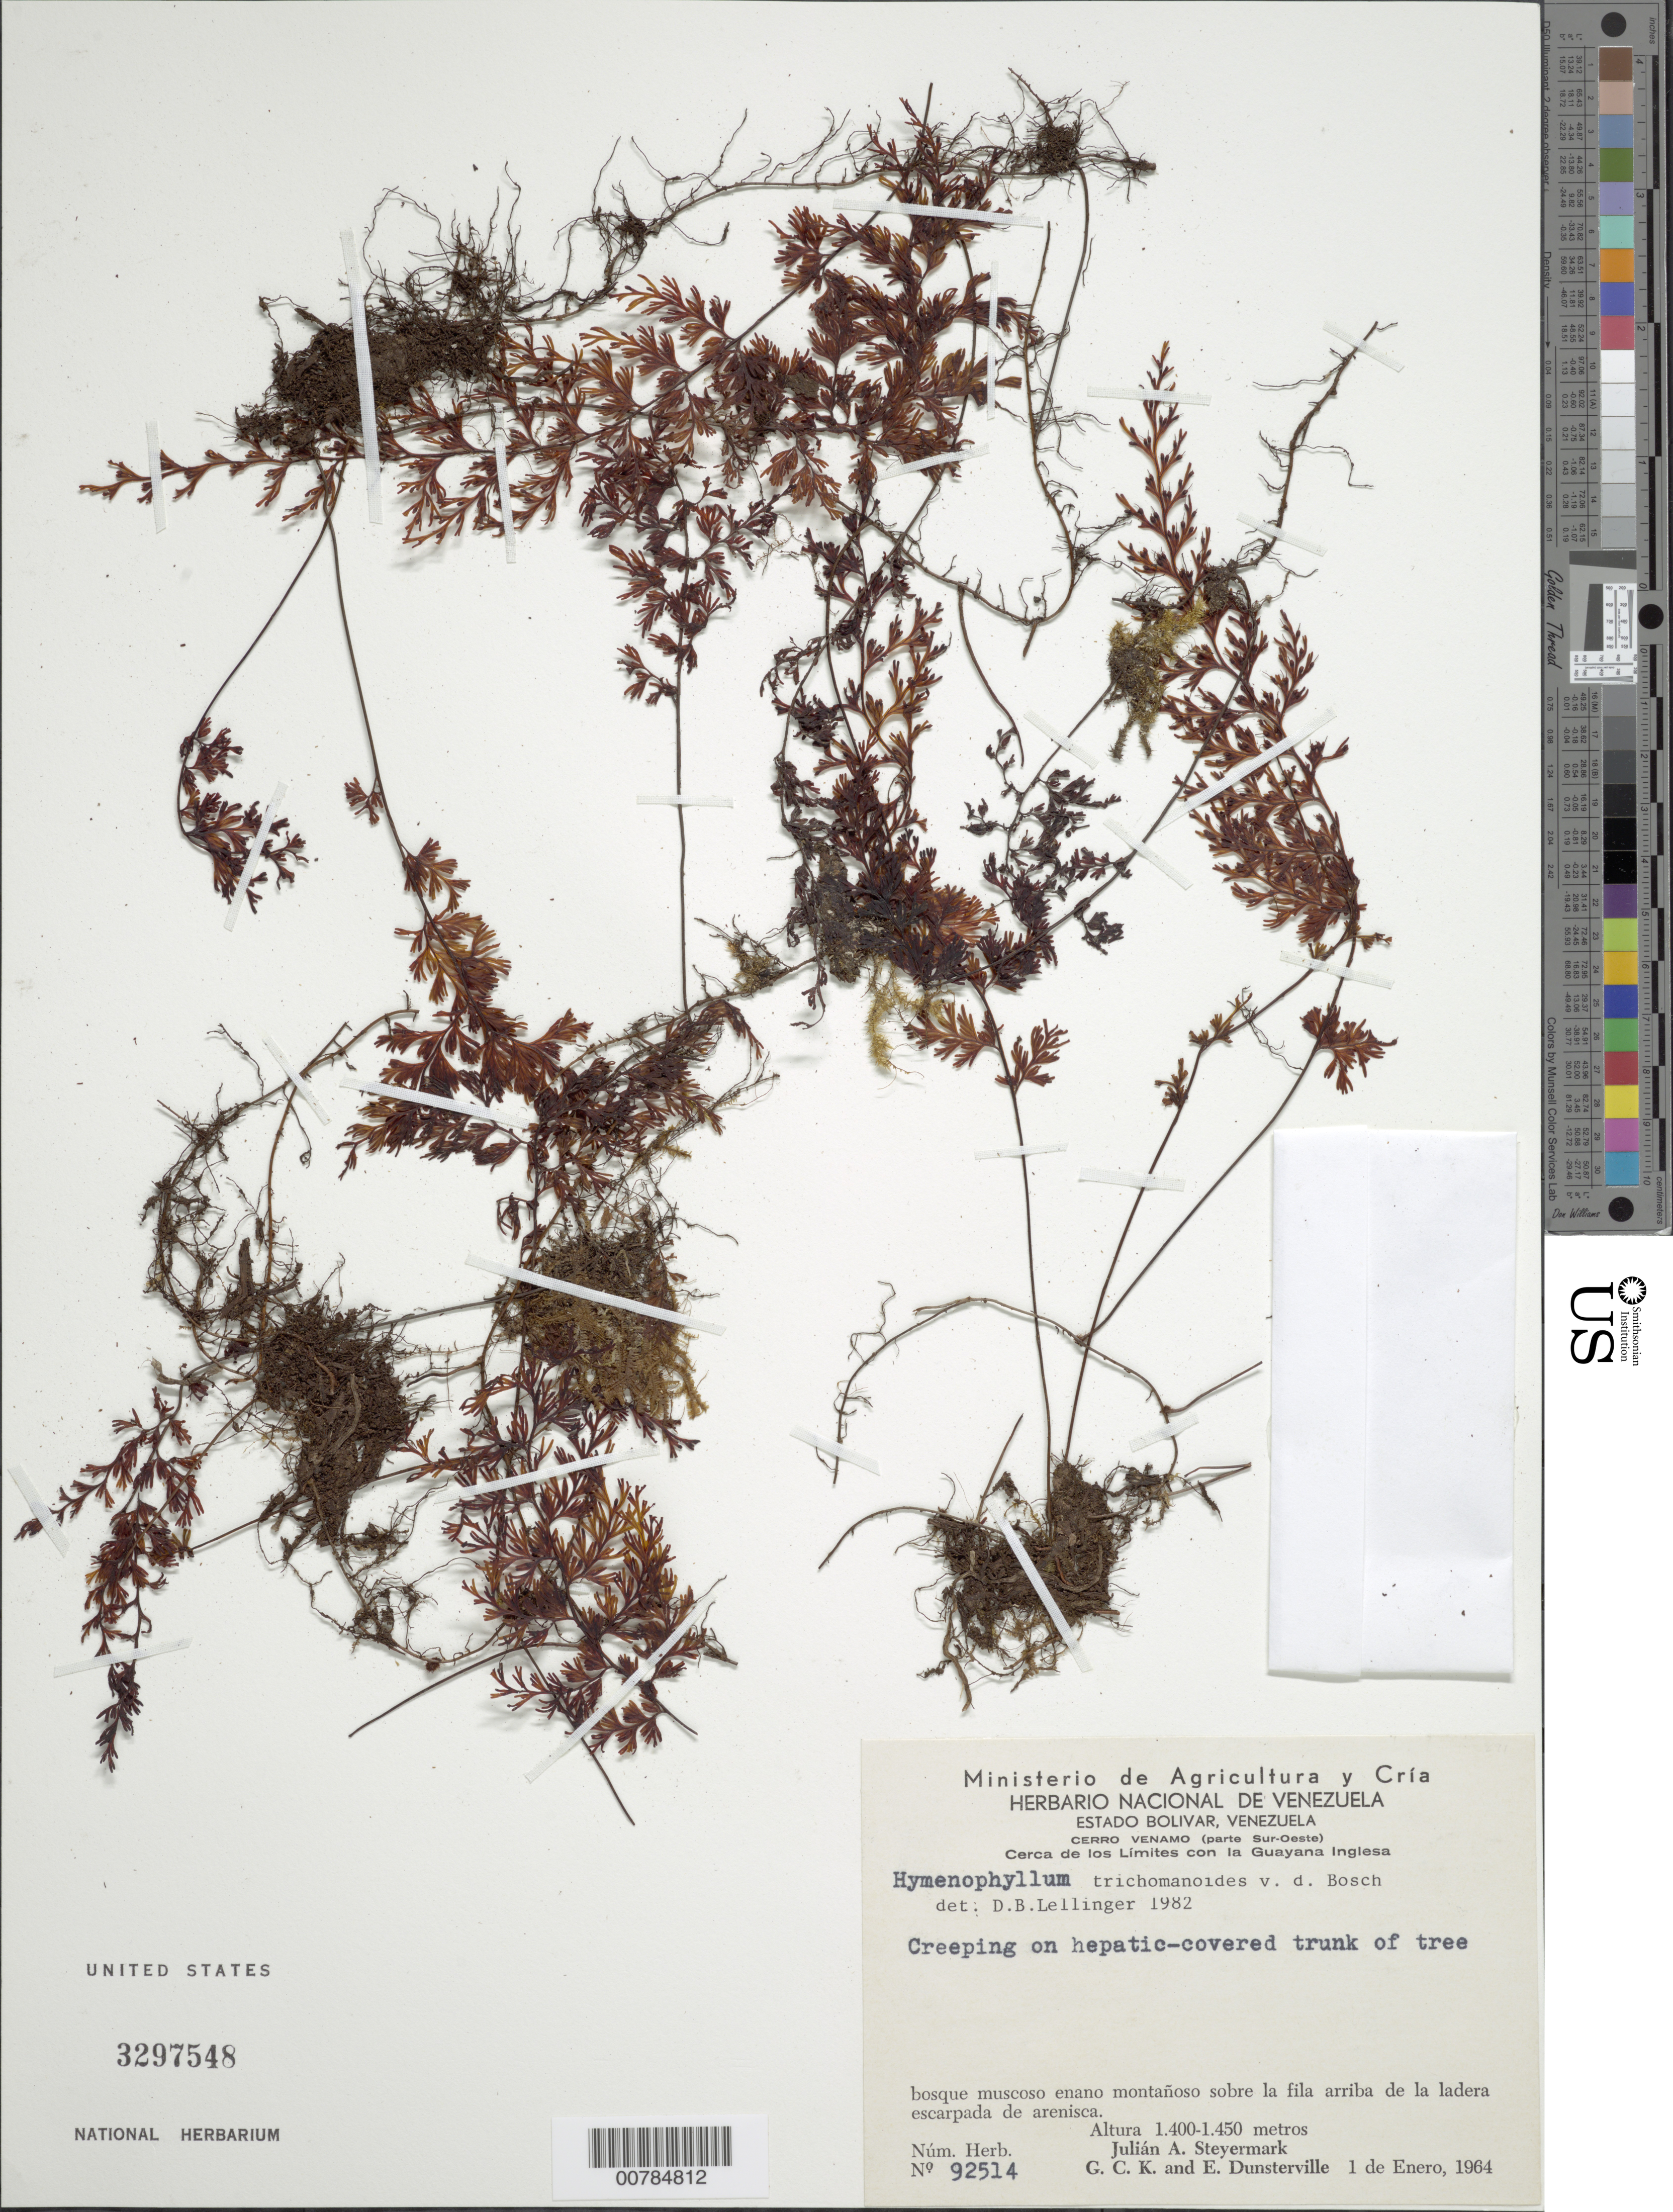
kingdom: Plantae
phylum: Tracheophyta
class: Polypodiopsida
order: Hymenophyllales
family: Hymenophyllaceae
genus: Hymenophyllum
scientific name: Hymenophyllum trichomanoides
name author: Bosch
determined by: Lellinger, David B., (BOT), Smithsonian Institution - National Museum of Natural History (UNITED STATES)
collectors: J. Steyermark, G. C. K. Dunsterville & E. Dunsterville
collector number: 92514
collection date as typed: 1-Jan-64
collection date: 1964-01-01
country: Venezuela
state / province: Bolívar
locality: Cerro Venamo, parte Sur-Oeste, cerca de los limites con Guayana Inglesa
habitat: Bosque muscoso enano montanoso sobre la fila arriba de la ladera escarpada de arenisca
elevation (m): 1400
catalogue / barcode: US 3297548